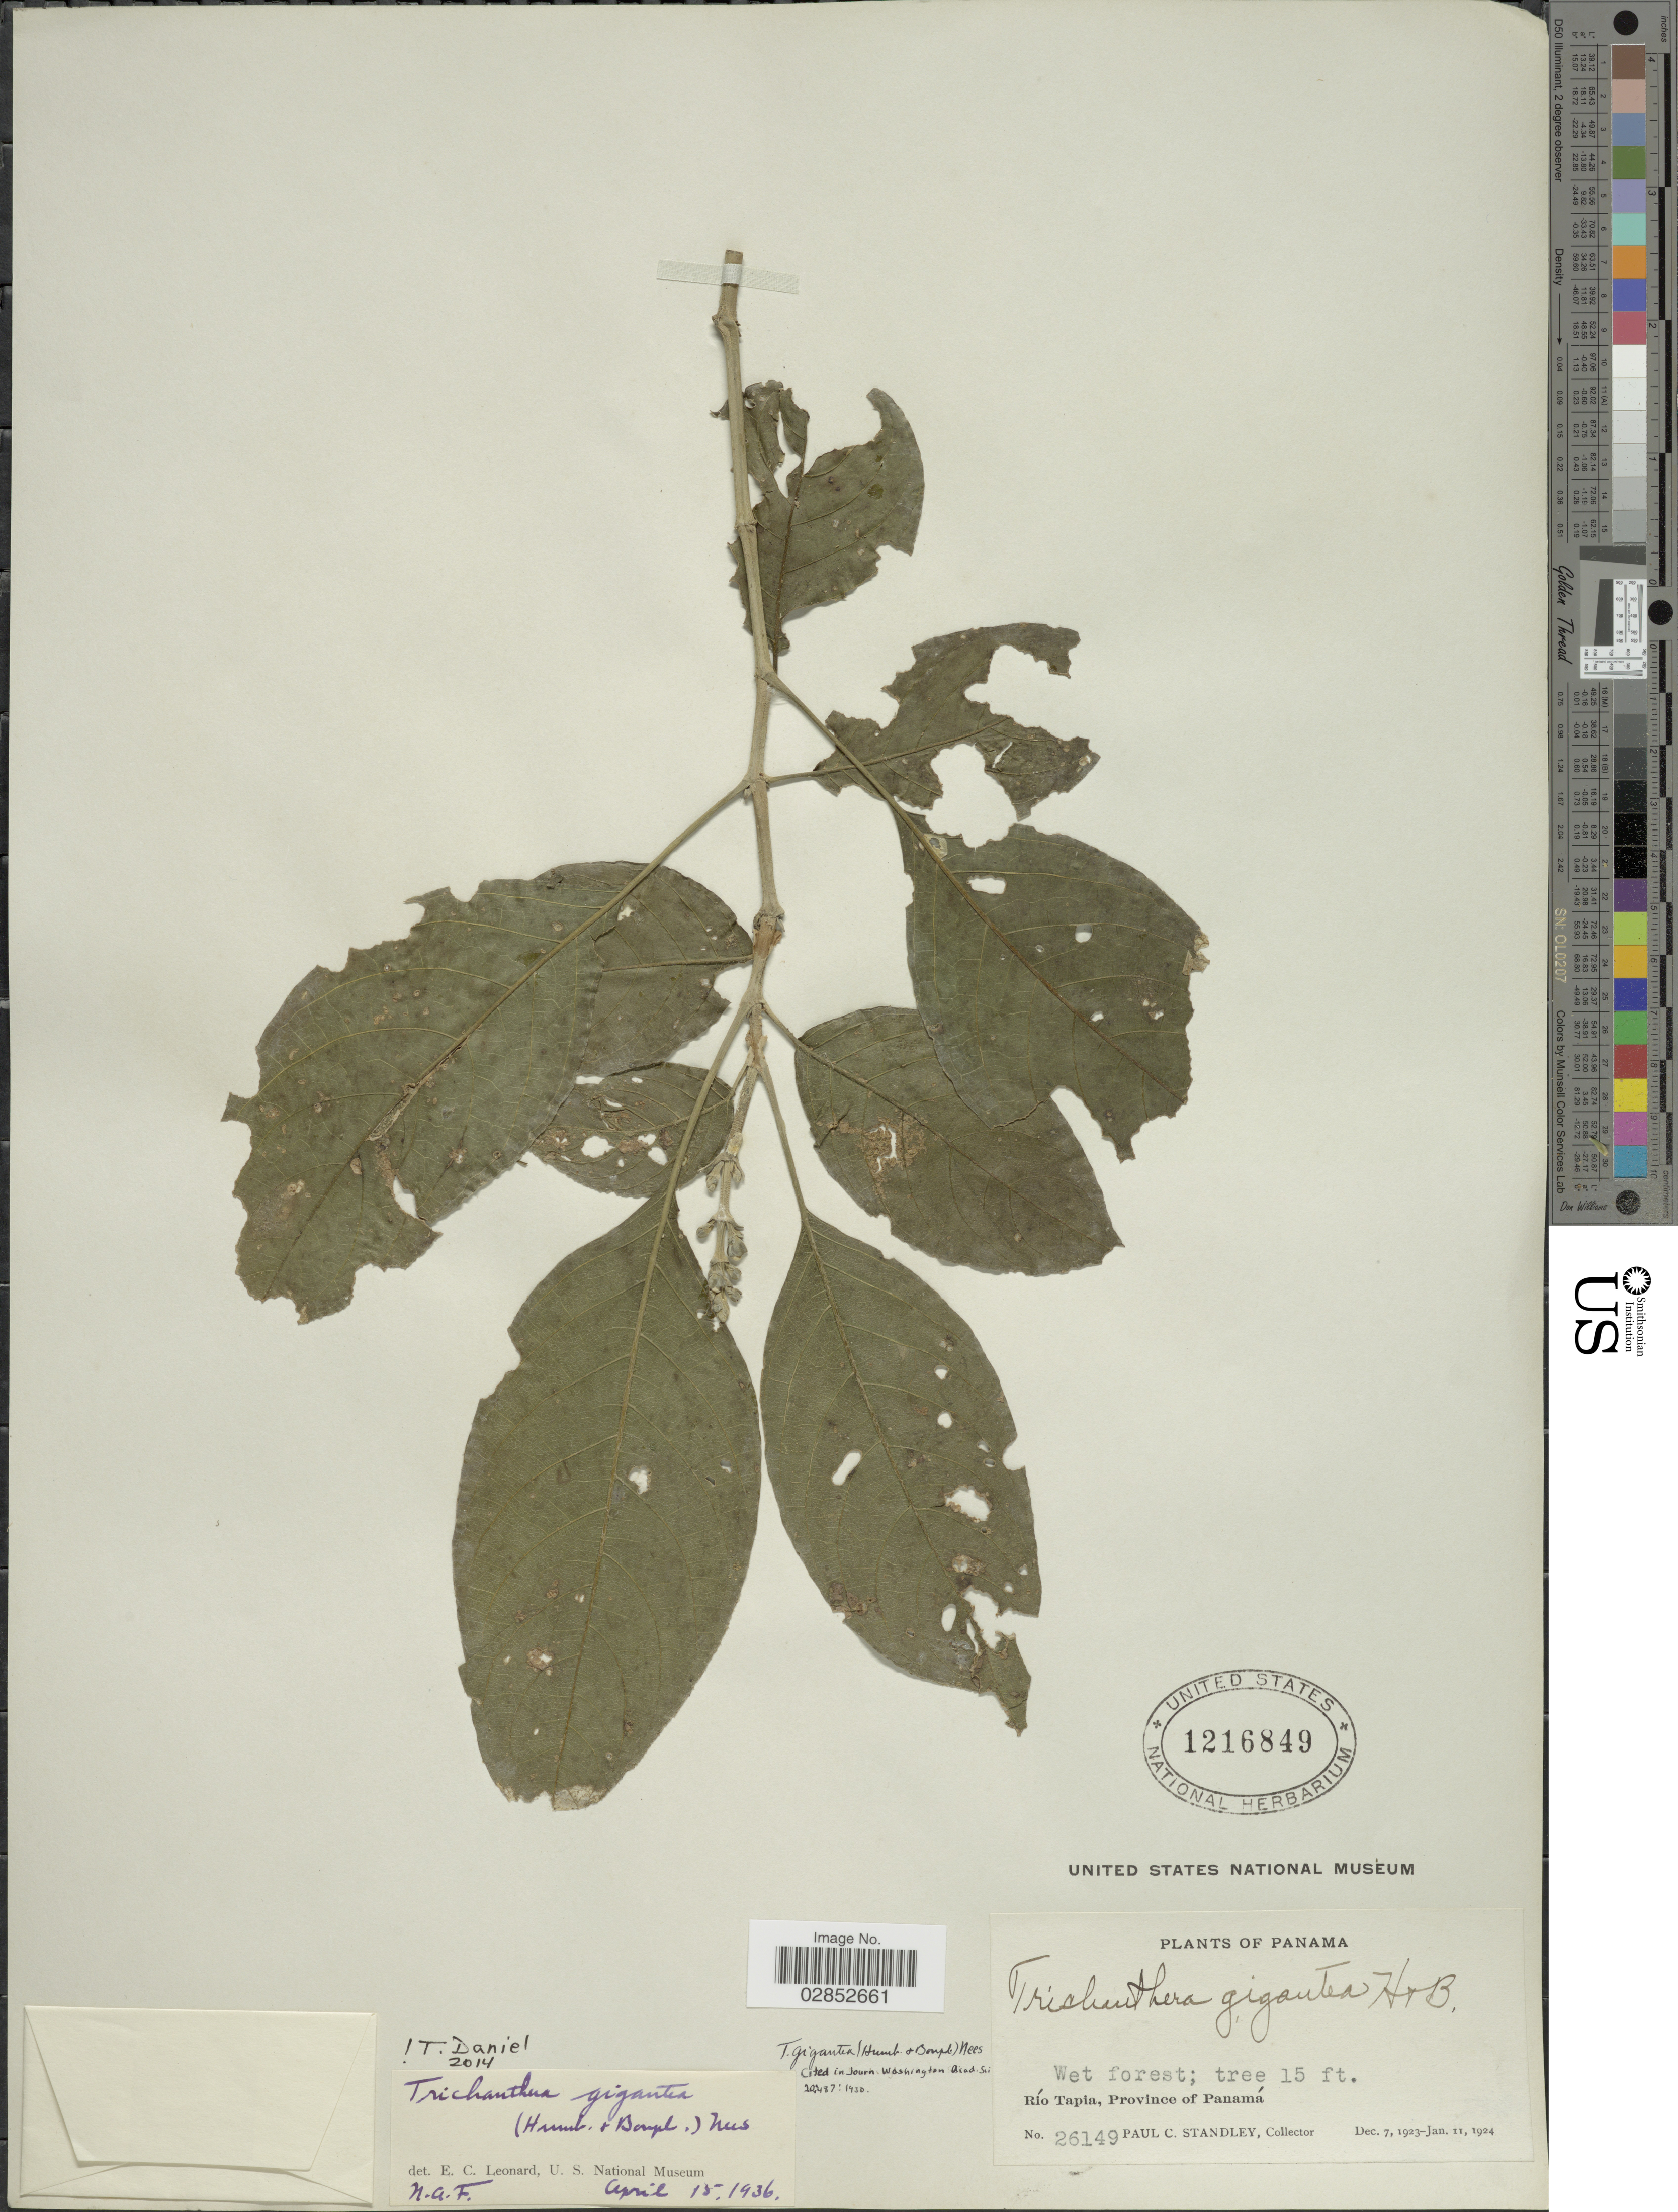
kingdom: Plantae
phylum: Tracheophyta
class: Magnoliopsida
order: Lamiales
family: Acanthaceae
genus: Trichanthera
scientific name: Trichanthera gigantea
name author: (Bonpl.) Nees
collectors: P. C. Standley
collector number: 26149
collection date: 1923-12-07/1924-01-11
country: Panama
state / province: Panamá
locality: Río Tapia, Province of Panamá.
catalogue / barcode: US 1216849